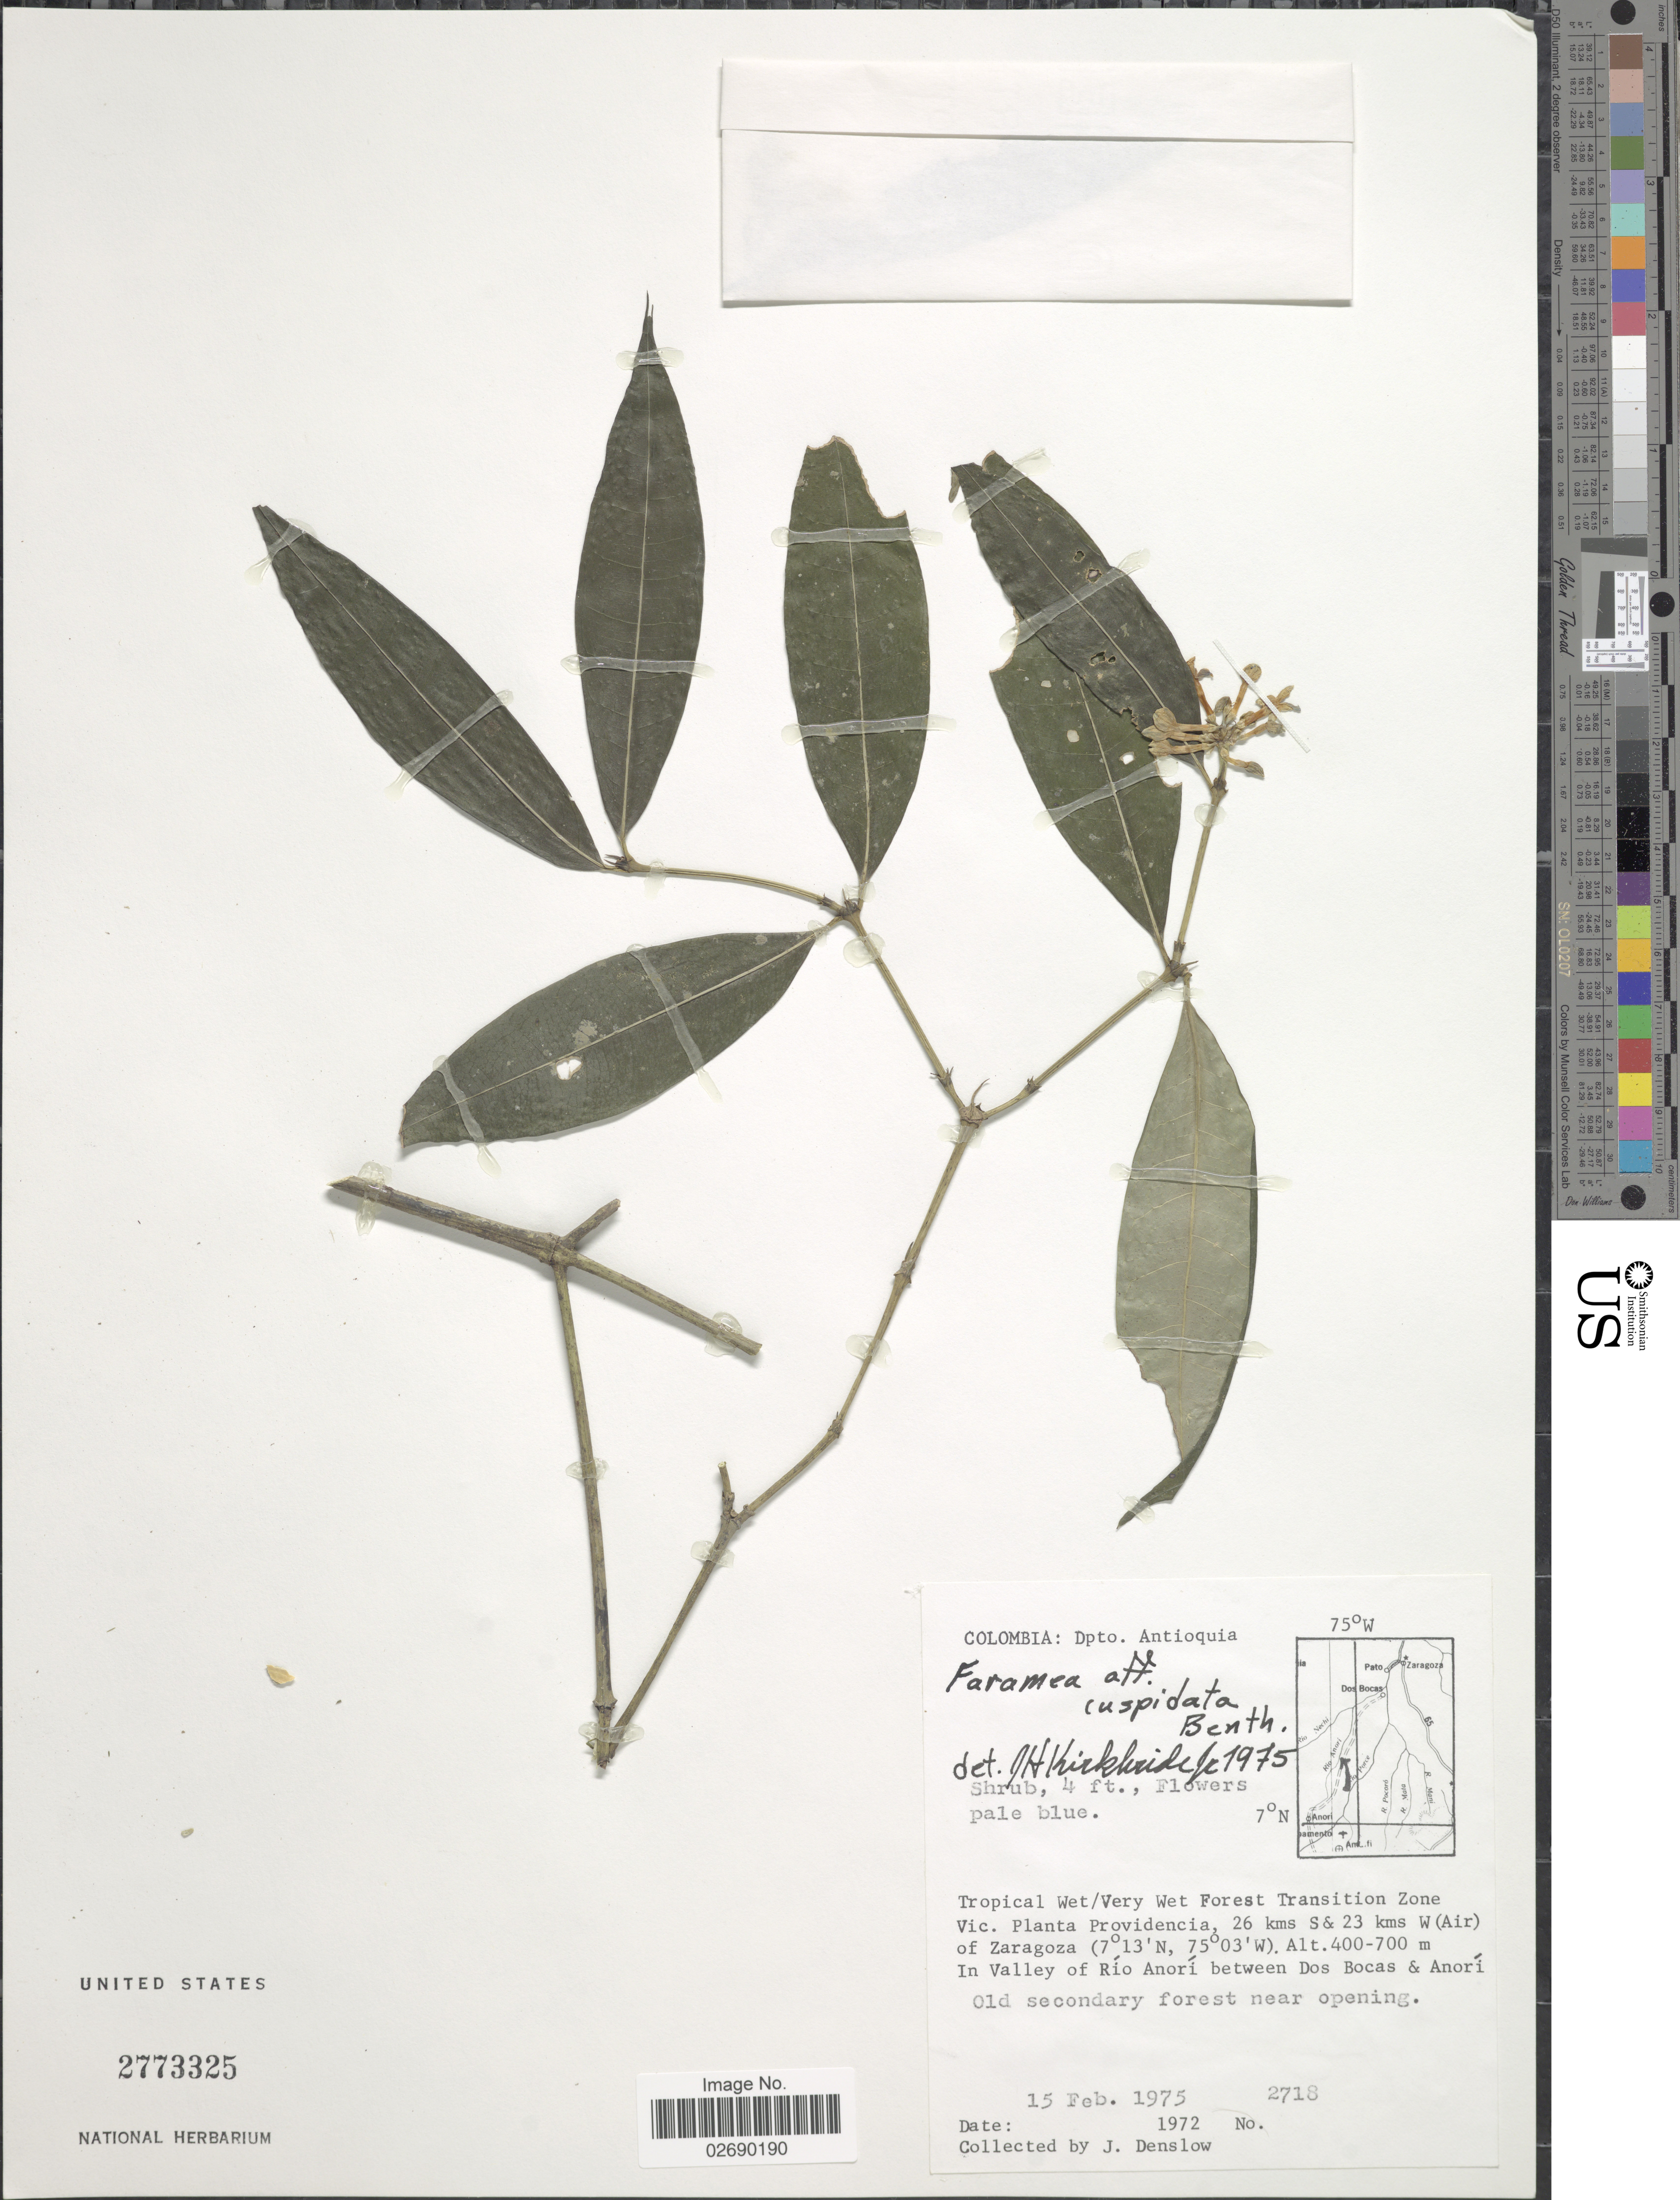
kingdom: Plantae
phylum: Tracheophyta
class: Magnoliopsida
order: Gentianales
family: Rubiaceae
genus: Faramea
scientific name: Faramea cuspidata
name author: Benth.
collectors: J. Denslow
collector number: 2718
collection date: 1975-02-15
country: Colombia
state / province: Antioquia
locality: Dpto. Antioquia, Tropical Wet/Very Wet Forest Transition zone Vic. Planta Providencia, 26 kms S& 23 km s W (Airs) of Zaragoza. In Valley of Río Anorí between Dos Bocas & Anorí, Old secondary forest near opening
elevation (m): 400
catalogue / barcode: US 2773325